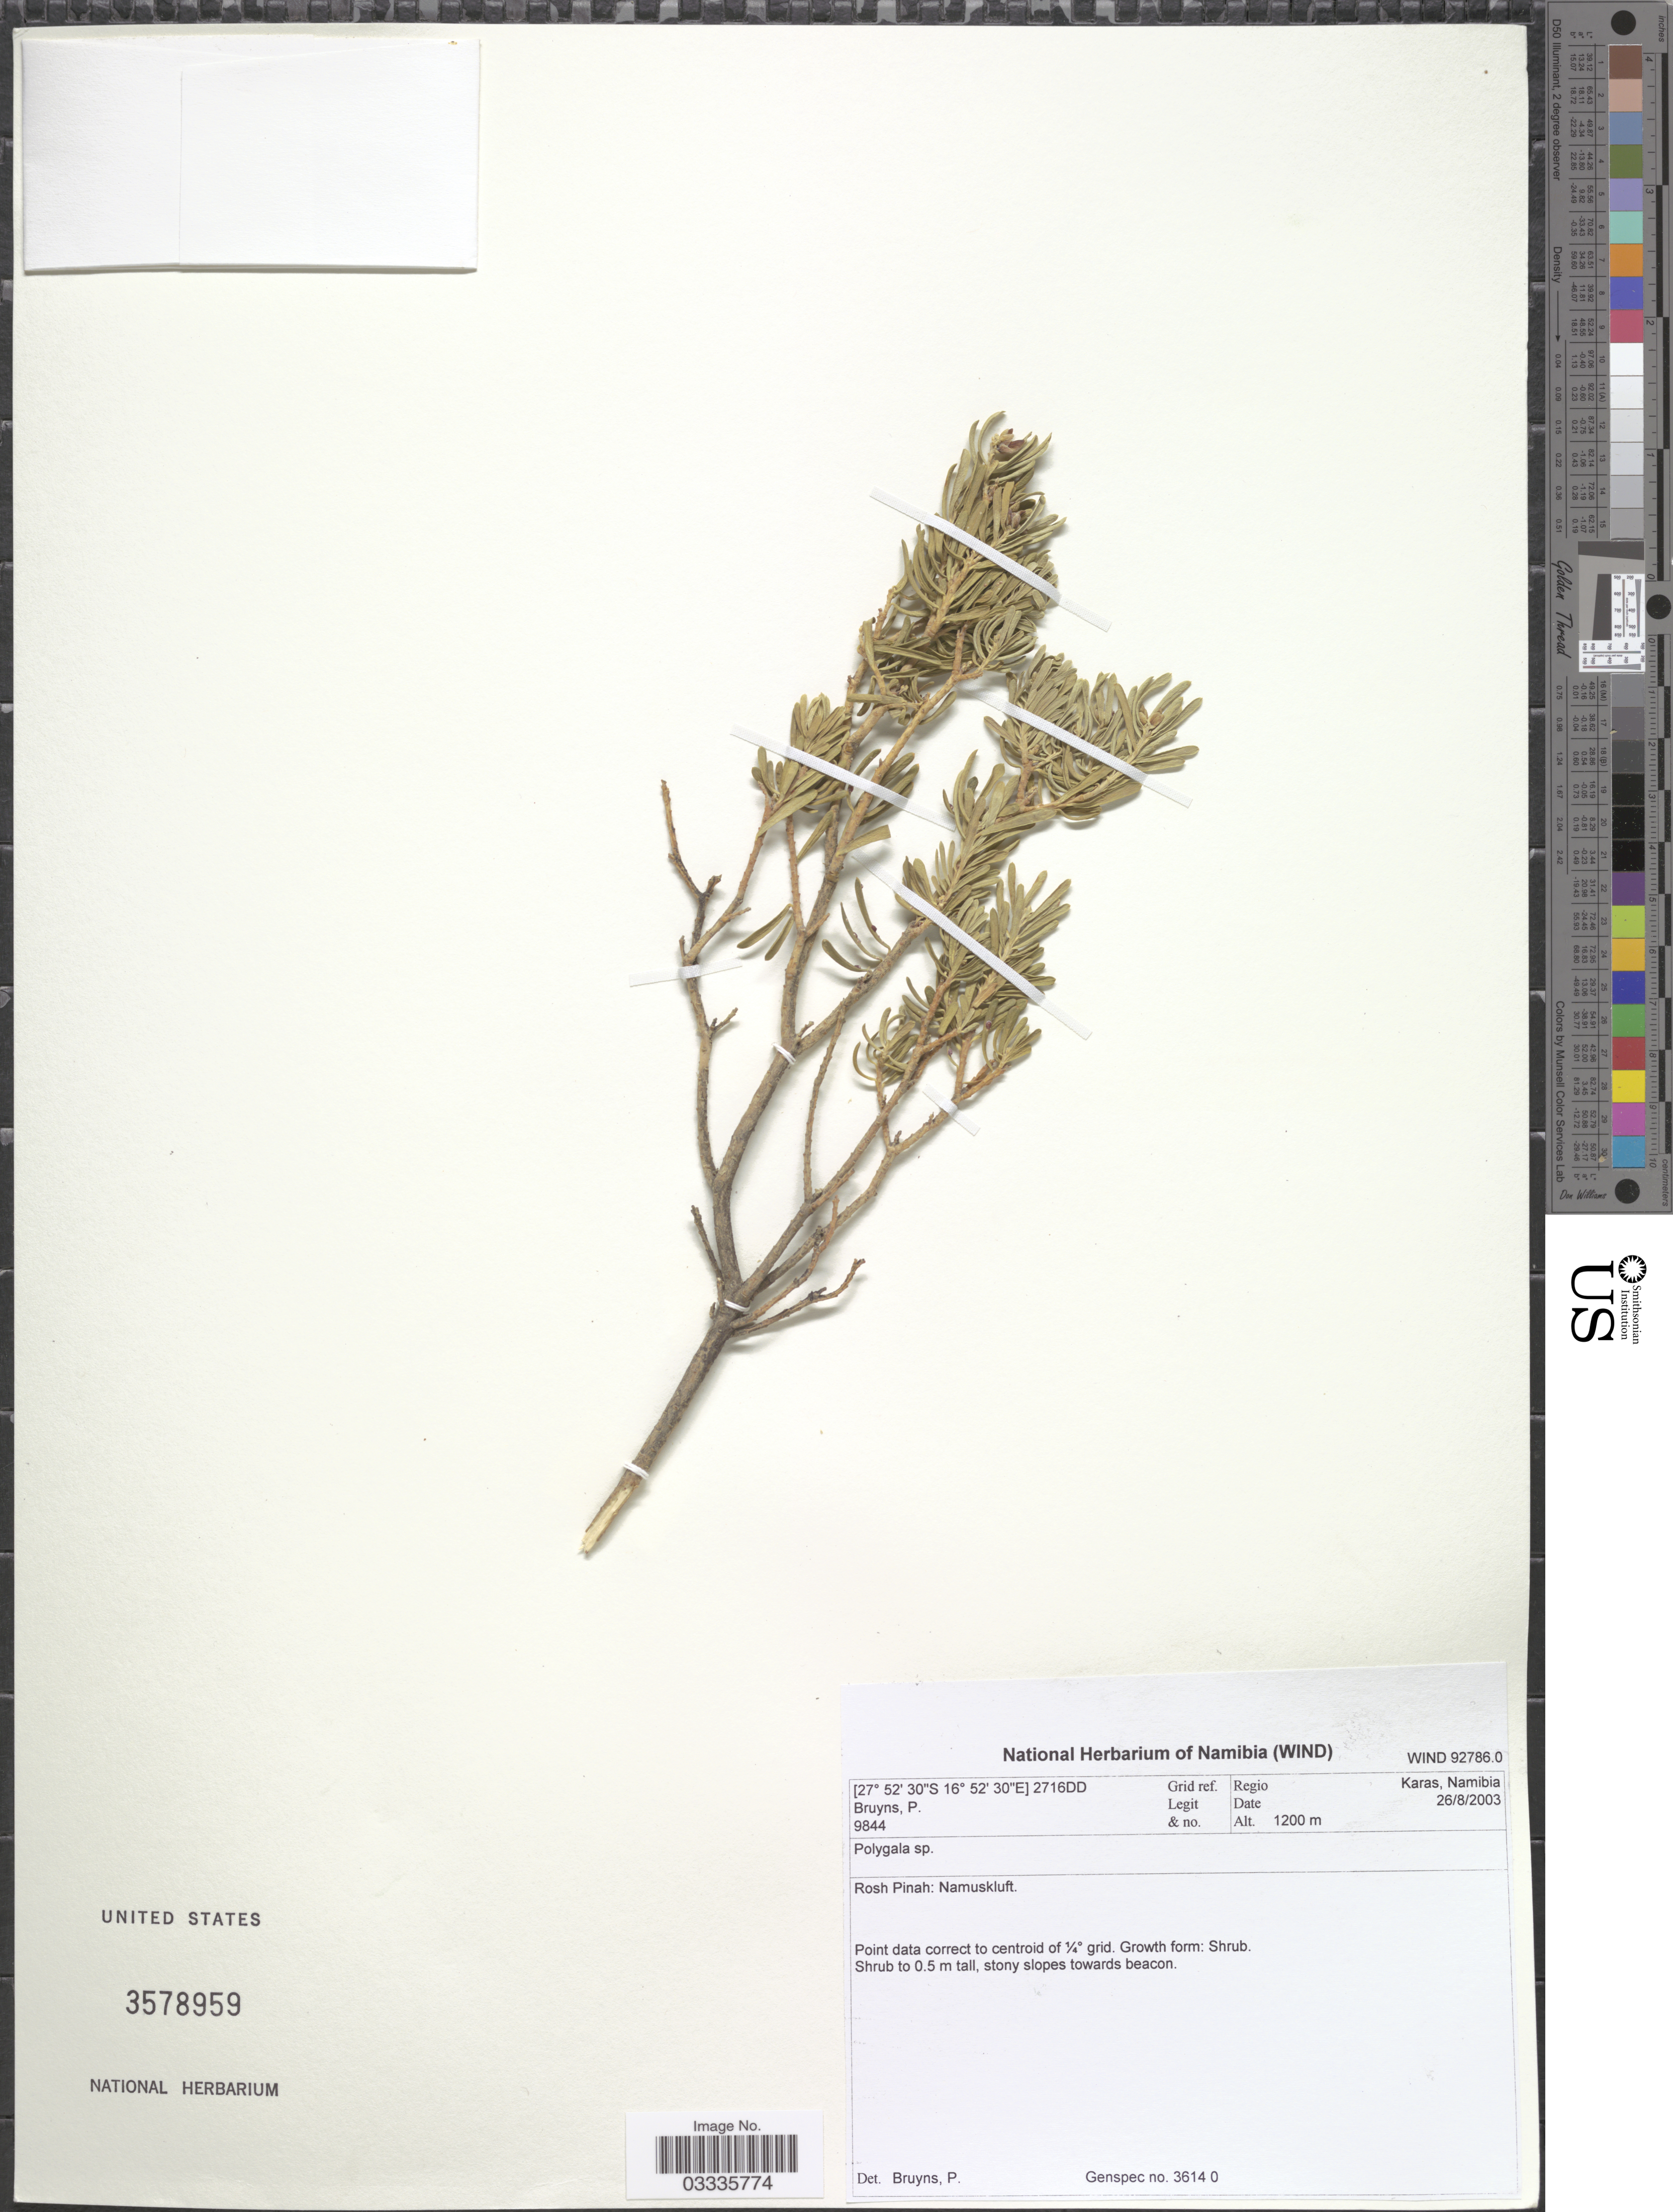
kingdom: Plantae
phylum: Tracheophyta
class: Magnoliopsida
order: Fabales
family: Polygalaceae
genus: Polygala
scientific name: Polygala sp.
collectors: P. Bruyns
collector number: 9844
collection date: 2003-08-26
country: Namibia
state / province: Karas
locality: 2716DD Grid ref. Regio Karas. Rosh Pinah. Namuskluft.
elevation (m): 1200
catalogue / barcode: US 3578959